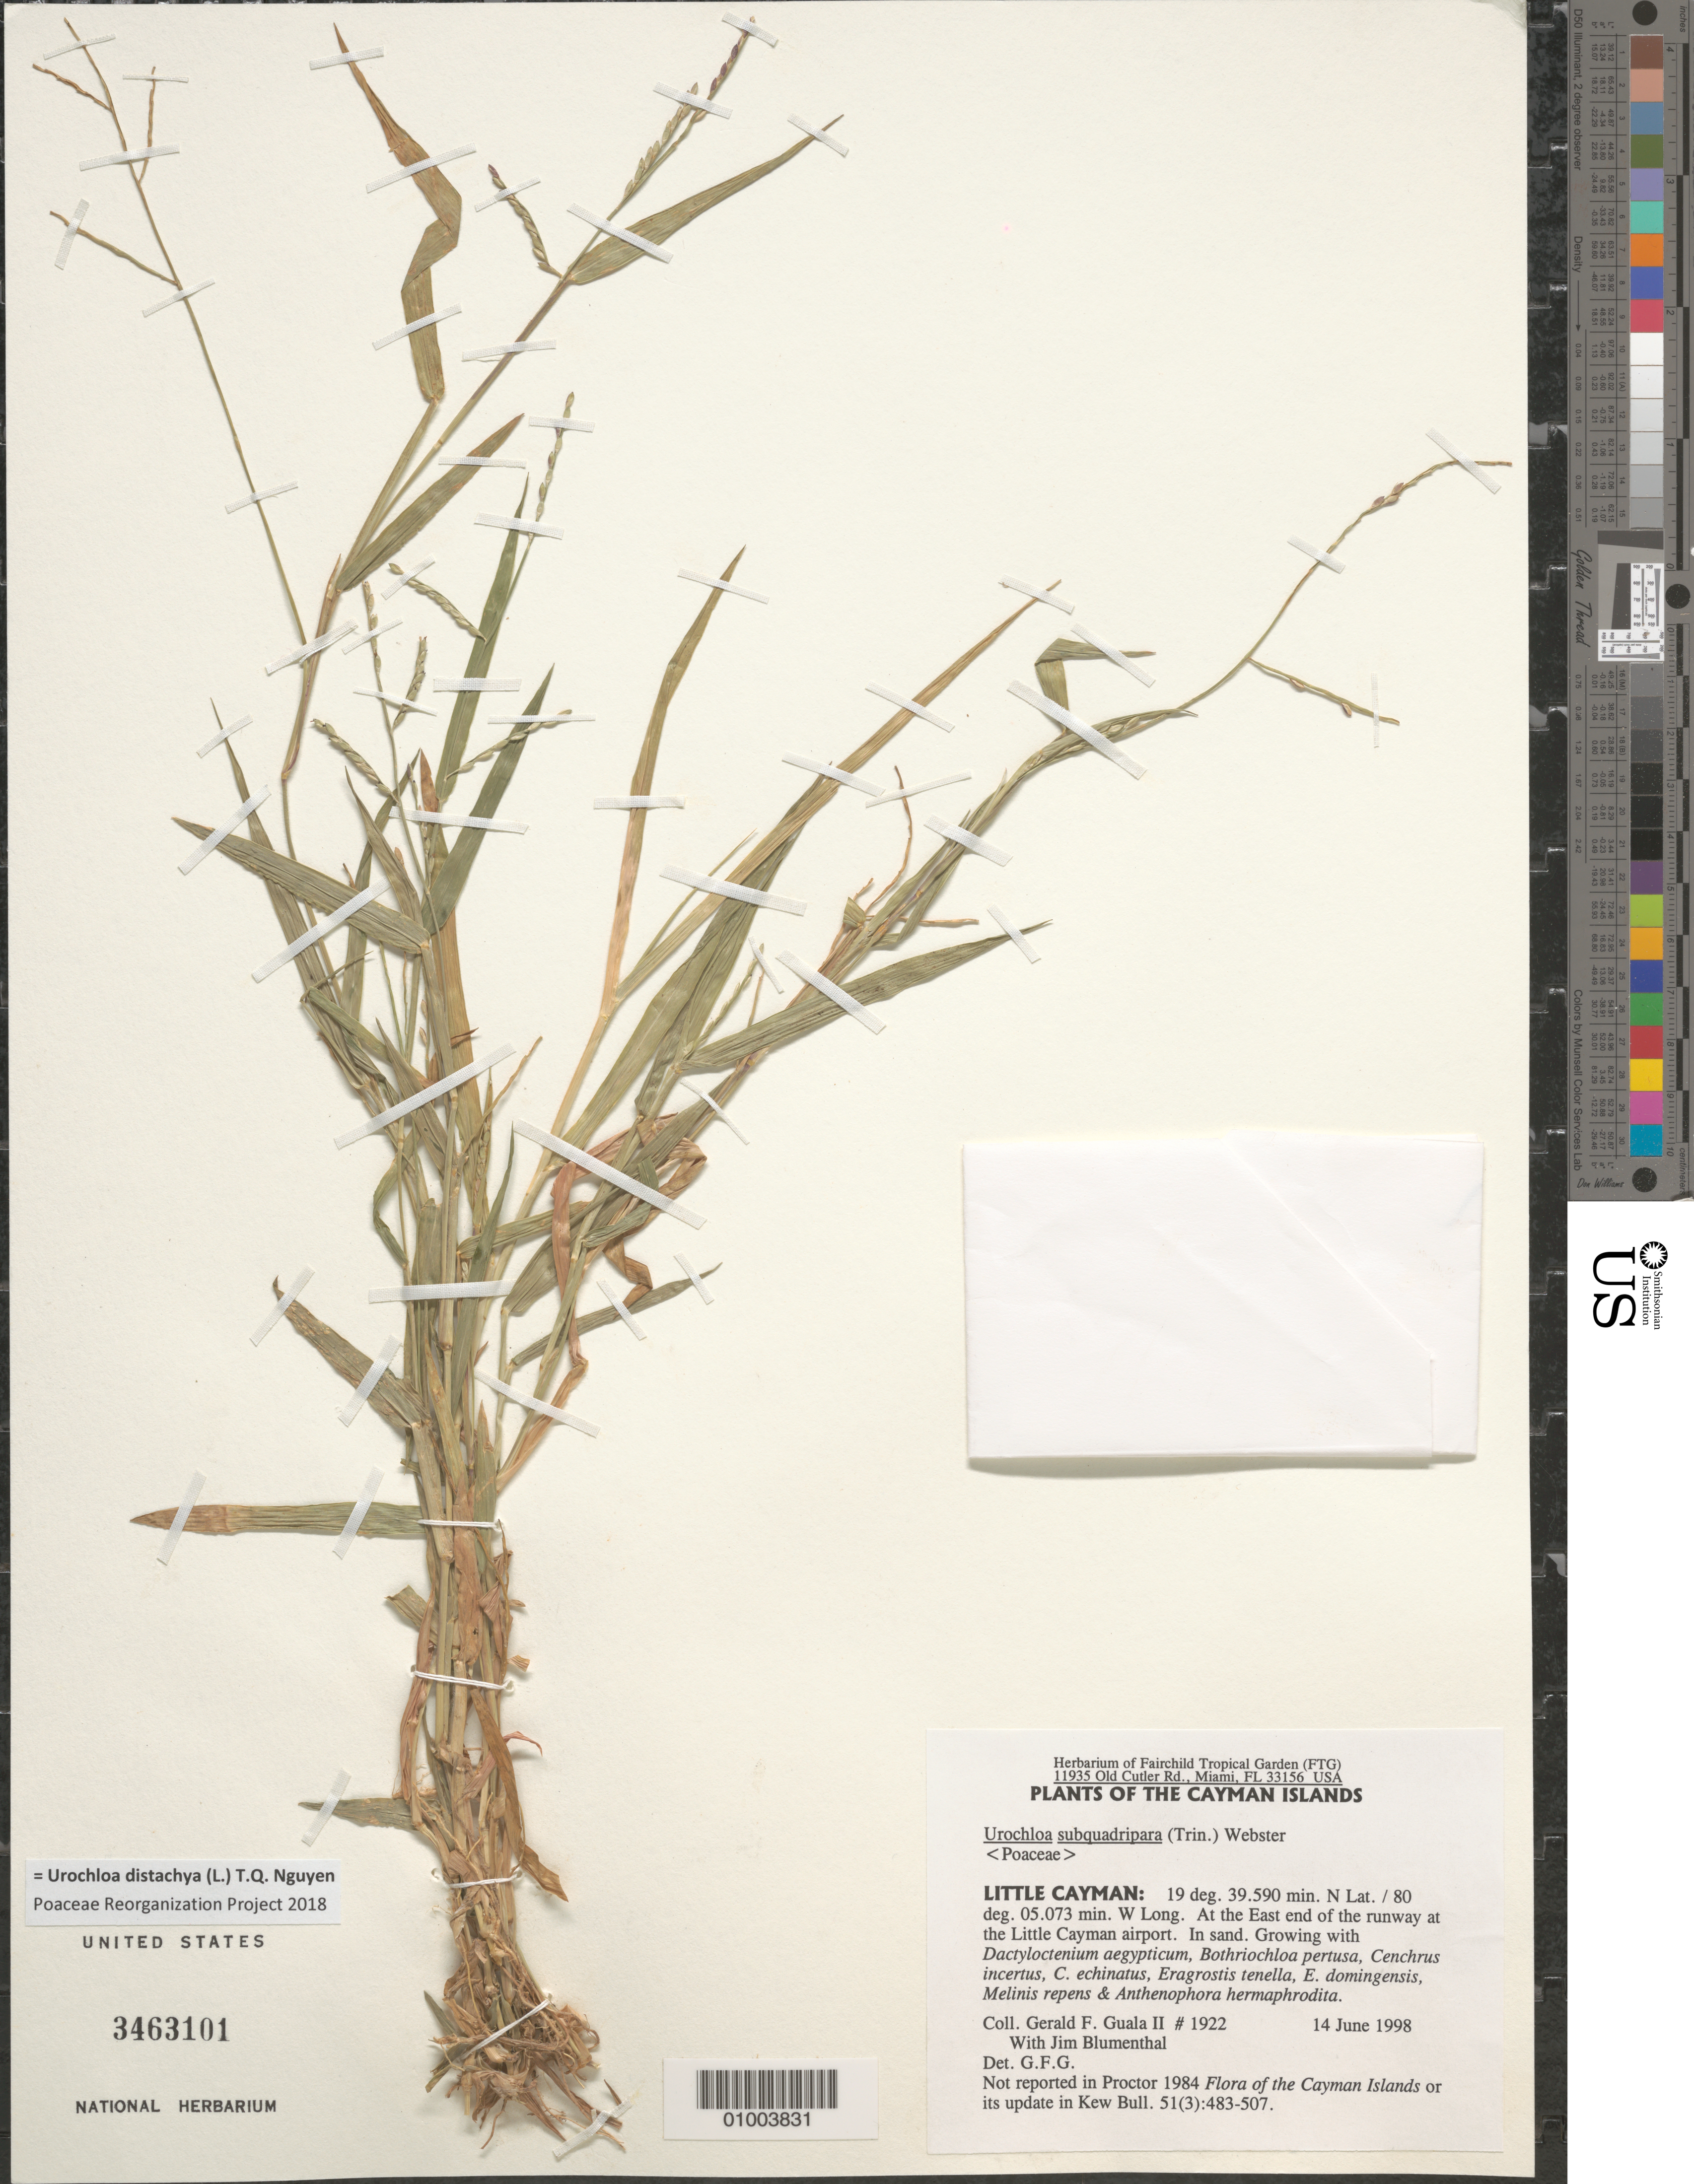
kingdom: Plantae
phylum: Tracheophyta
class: Liliopsida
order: Poales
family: Poaceae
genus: Urochloa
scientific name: Urochloa subquadripara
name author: (Trin.) R.D. Webster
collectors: G. Guala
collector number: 1922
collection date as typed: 14 Jun 1998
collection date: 1998-06-14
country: Cayman Islands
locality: Little Cayman: At the east end of the runway at the little cayman airport. In sand.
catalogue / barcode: US 3463101